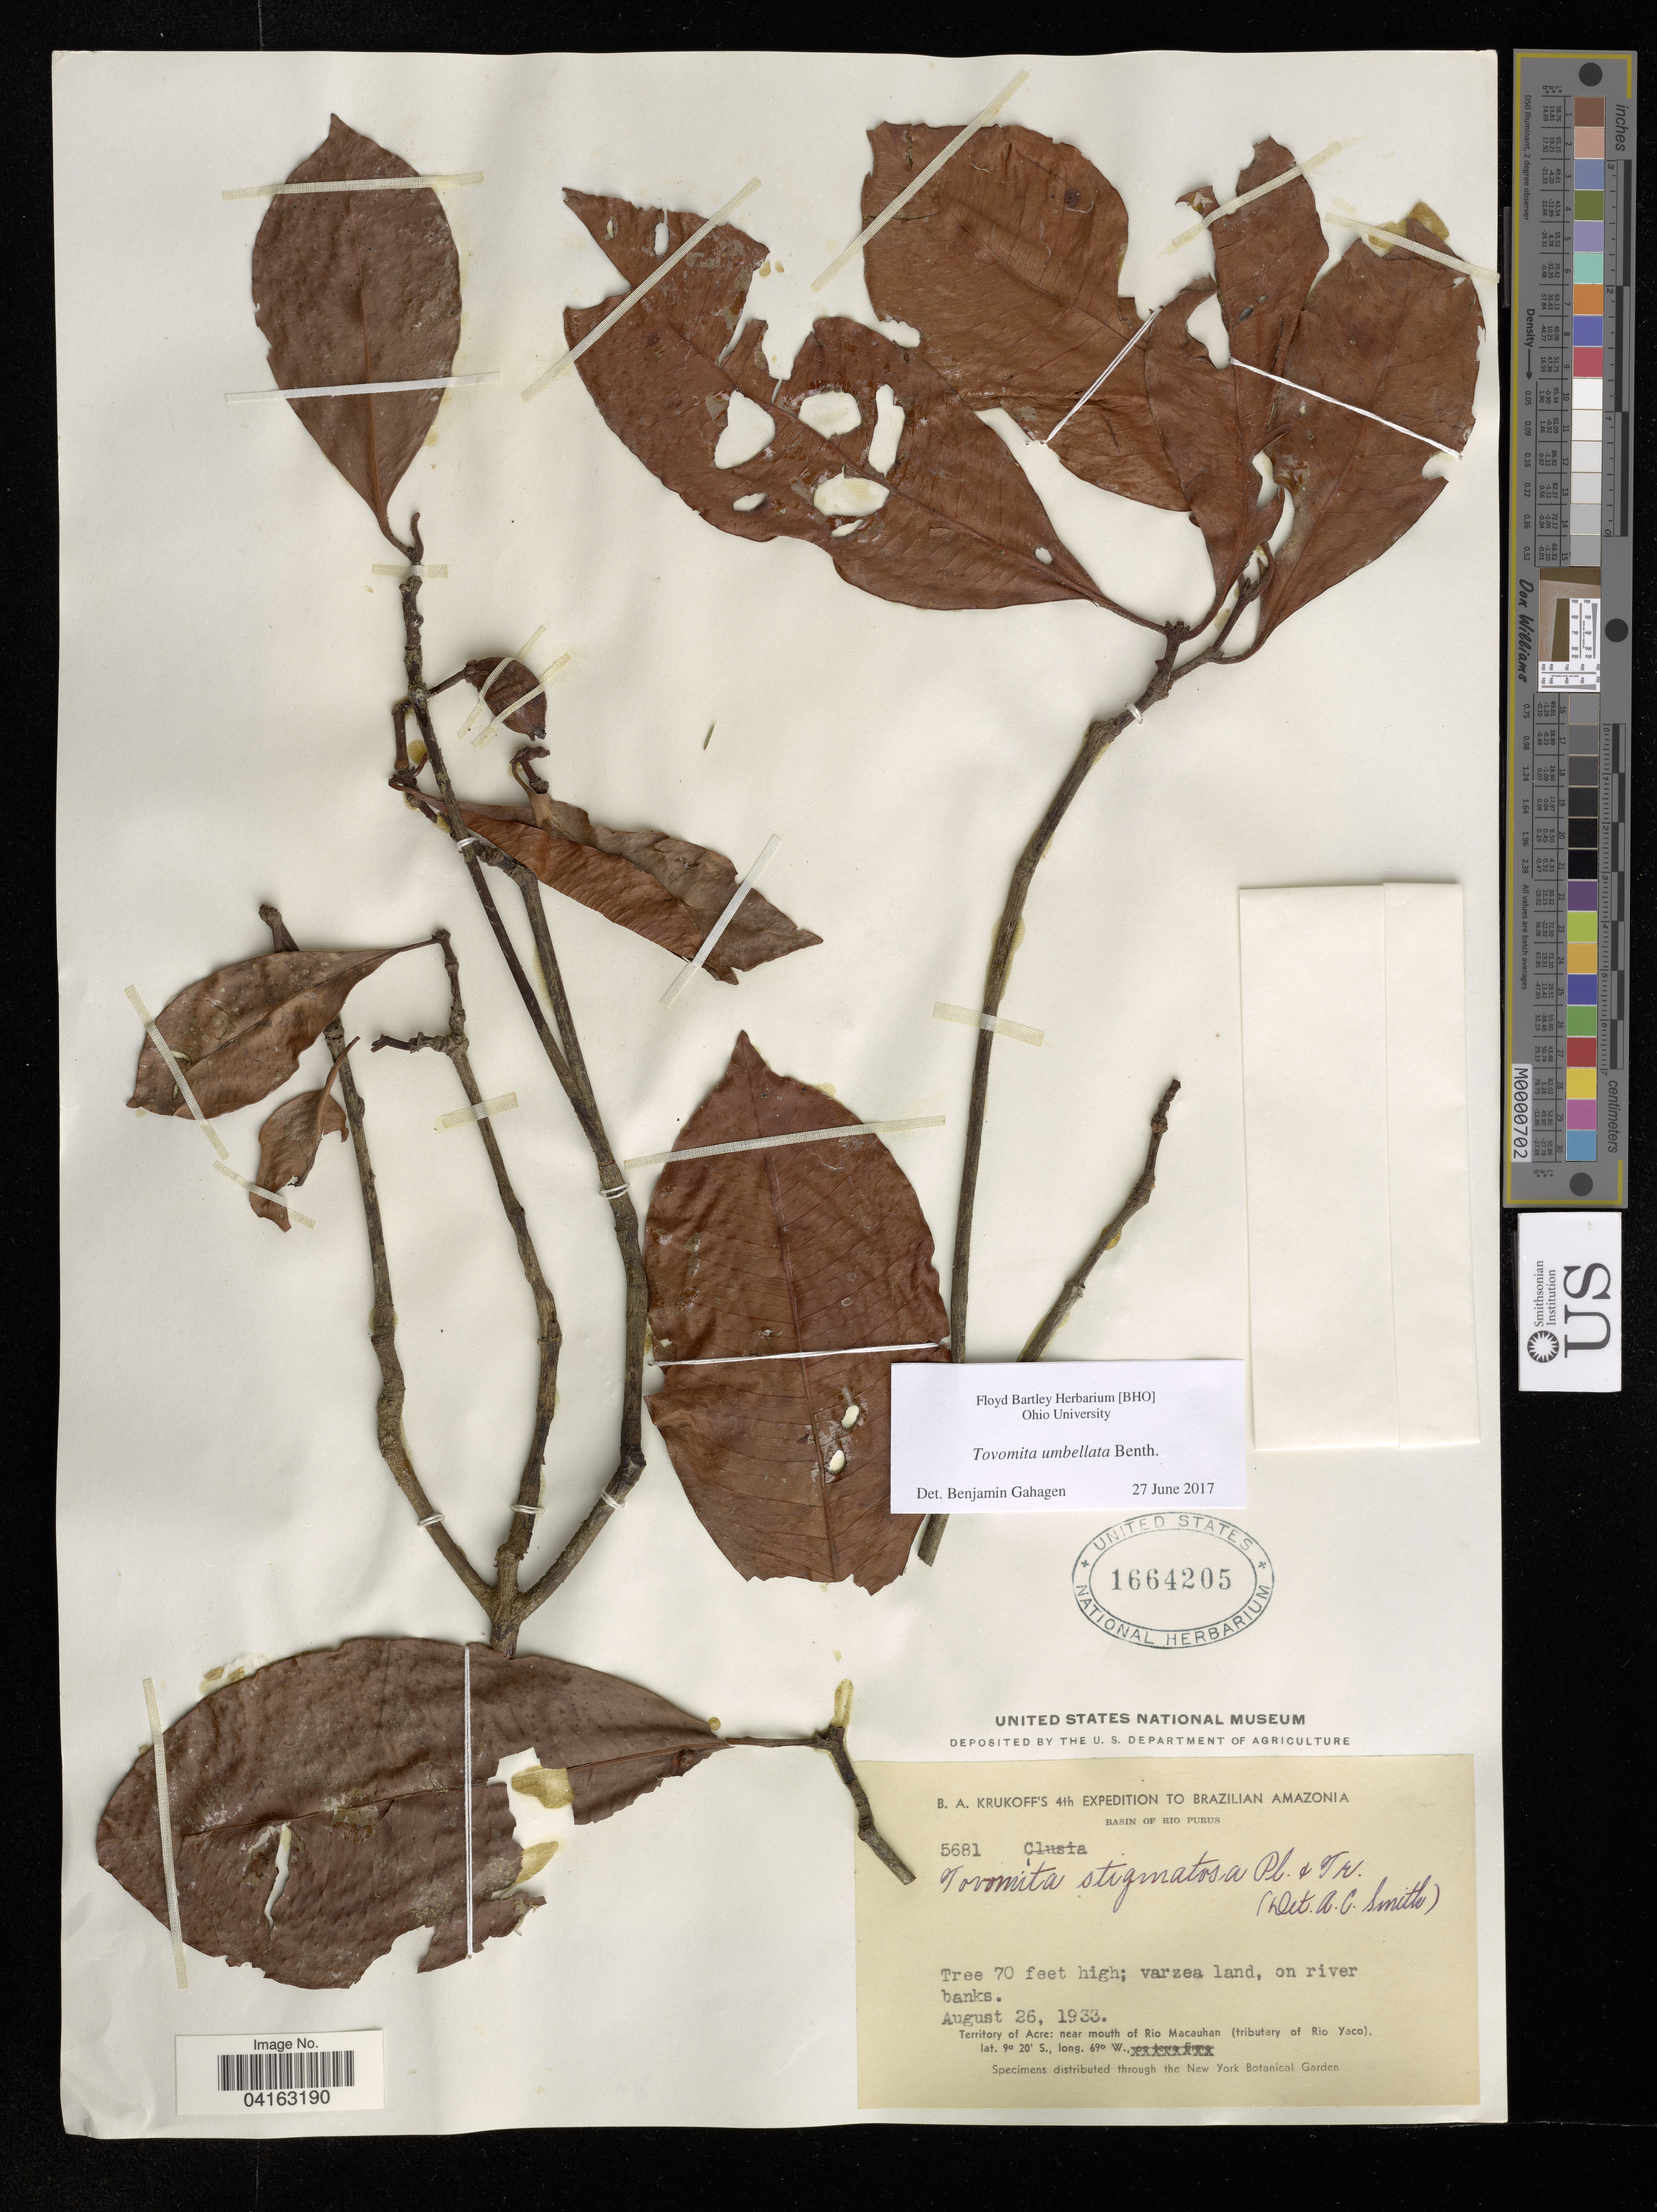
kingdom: Plantae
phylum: Tracheophyta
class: Magnoliopsida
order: Malpighiales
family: Clusiaceae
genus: Tovomita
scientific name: Tovomita umbellata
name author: Benth.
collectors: B. A. Krukoff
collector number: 5681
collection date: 1933-08-26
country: Brazil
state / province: Amazonas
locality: Basin of Rio Purus. Territory of Acre: near mouth of Rio Macauhan (tributary of Rio Yaco).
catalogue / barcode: US 1664205